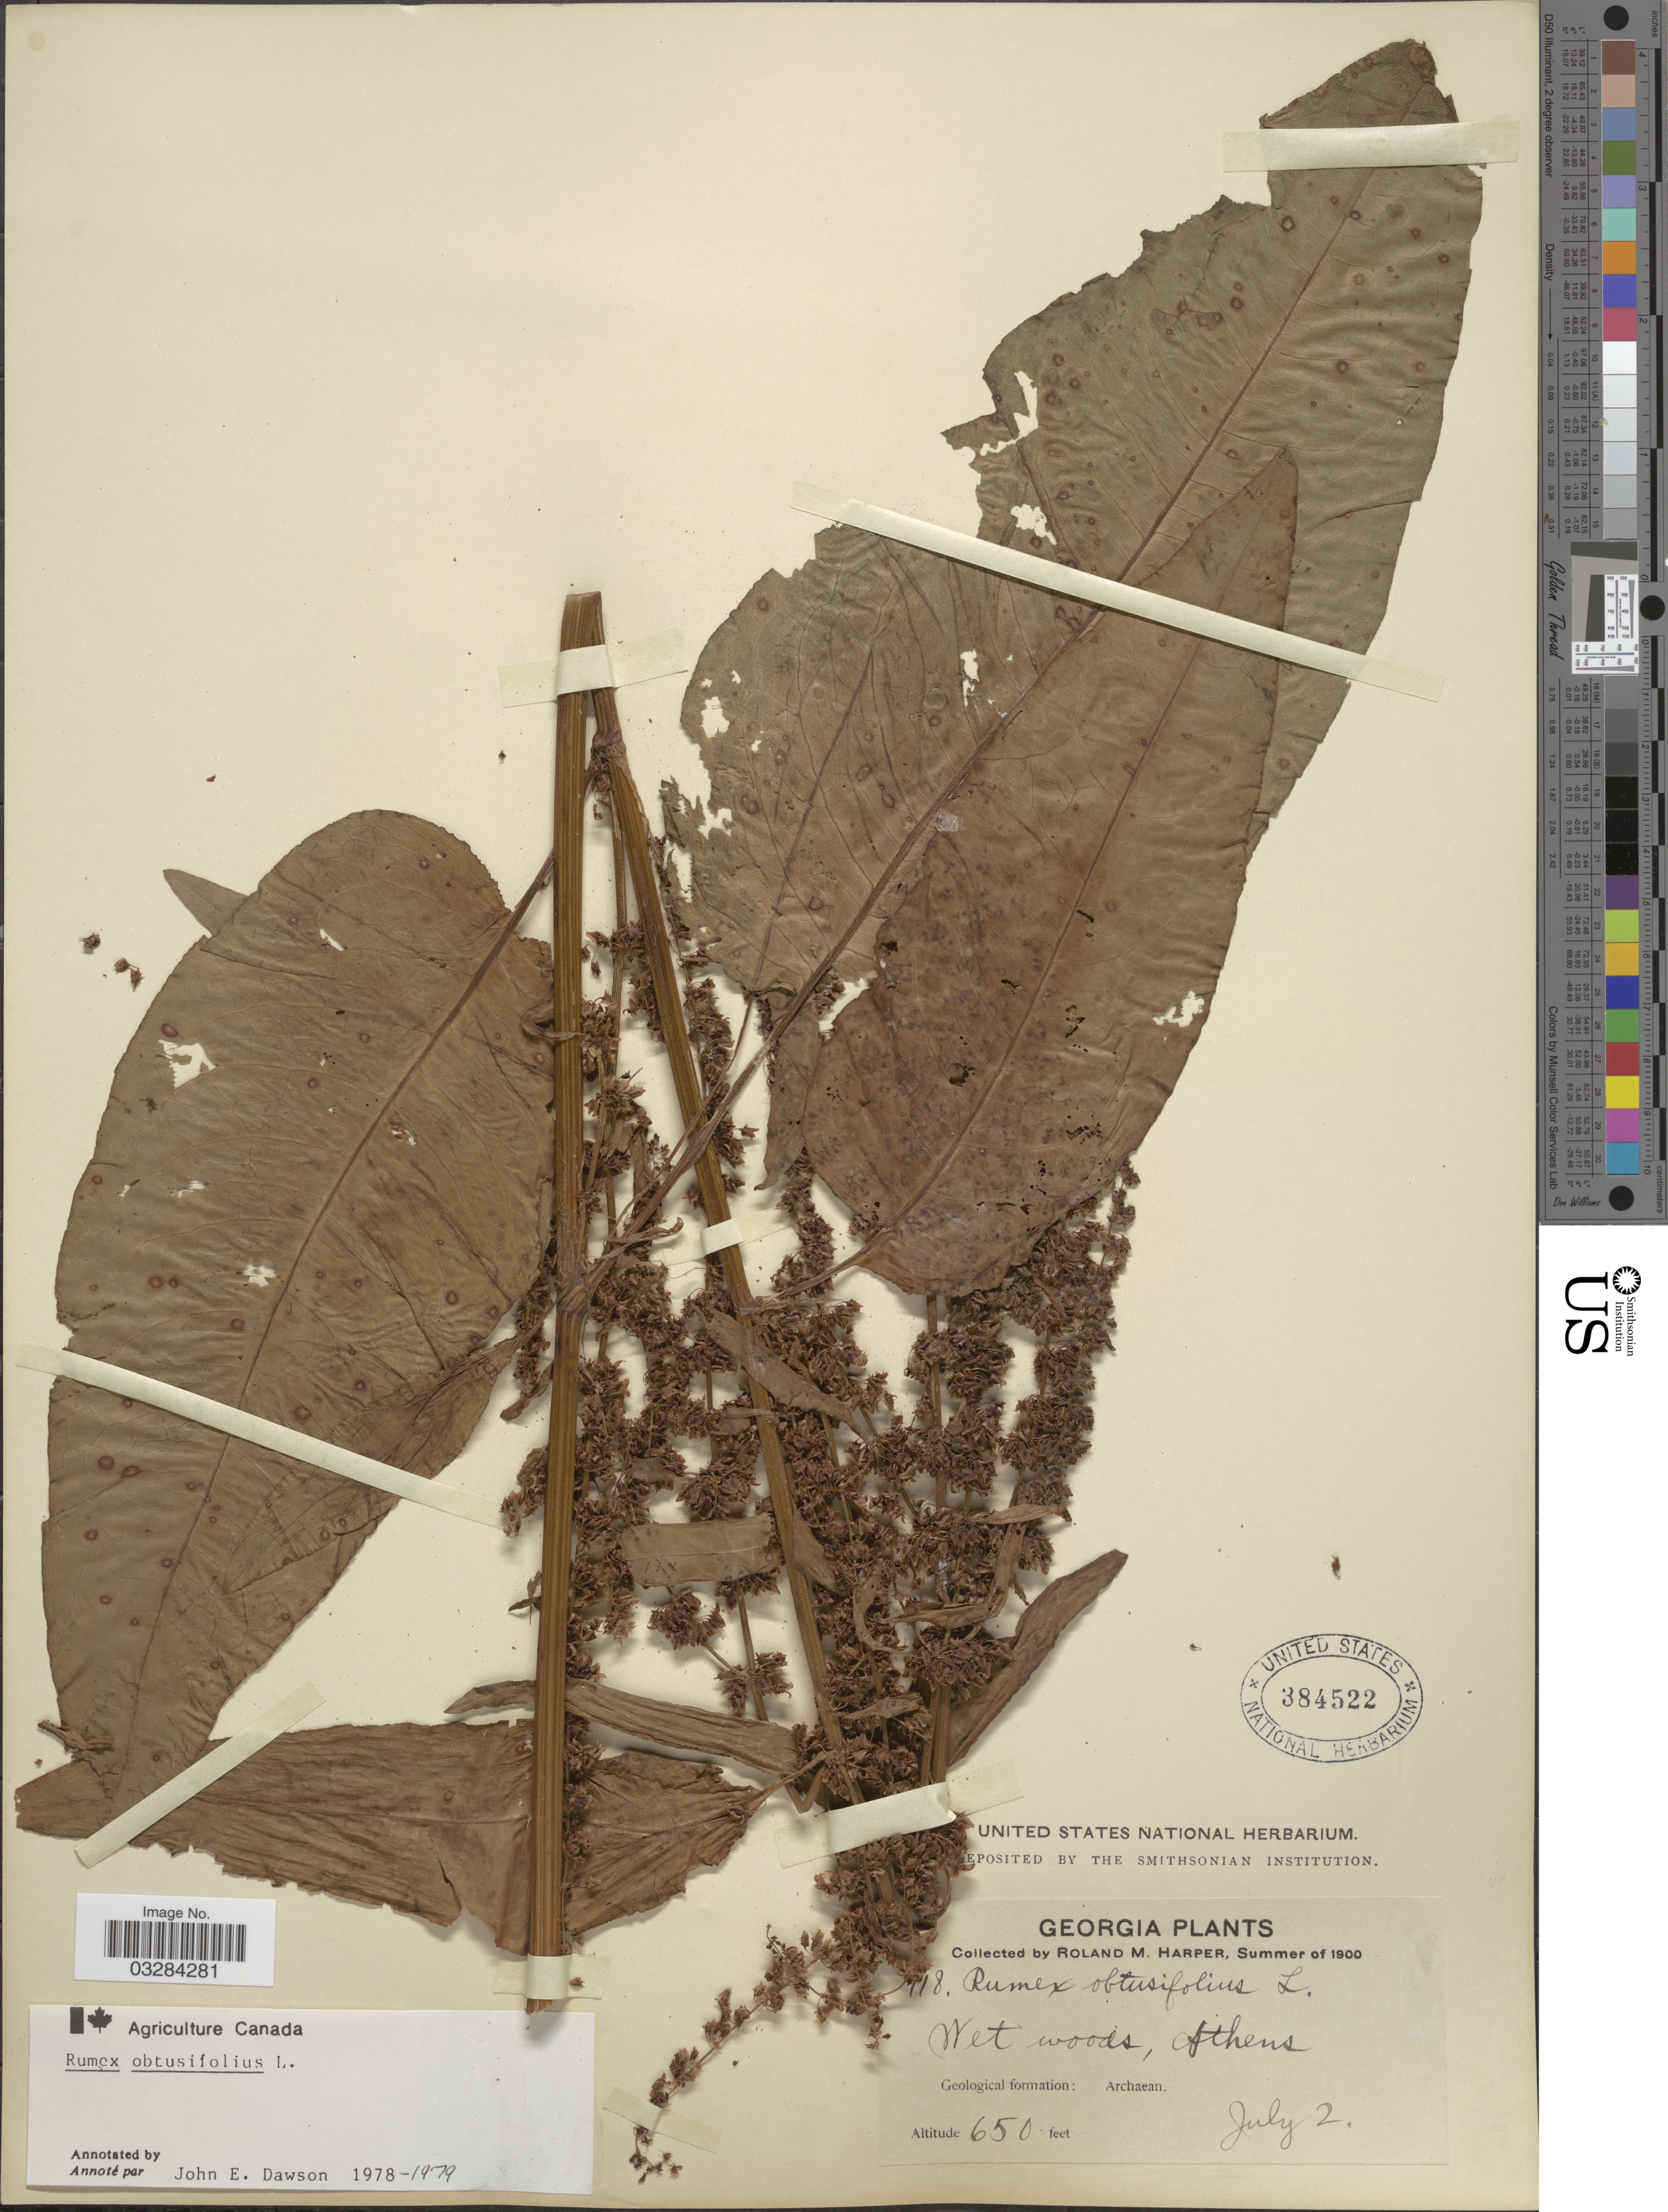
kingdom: Plantae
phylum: Tracheophyta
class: Magnoliopsida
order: Caryophyllales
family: Polygonaceae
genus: Rumex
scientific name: Rumex obtusifolius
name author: L.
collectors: R. M. Harper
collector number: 118*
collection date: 1900-07-02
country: United States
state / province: Georgia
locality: Wet woods, Athens. Geological formation: Archaean.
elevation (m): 198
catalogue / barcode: US 384522